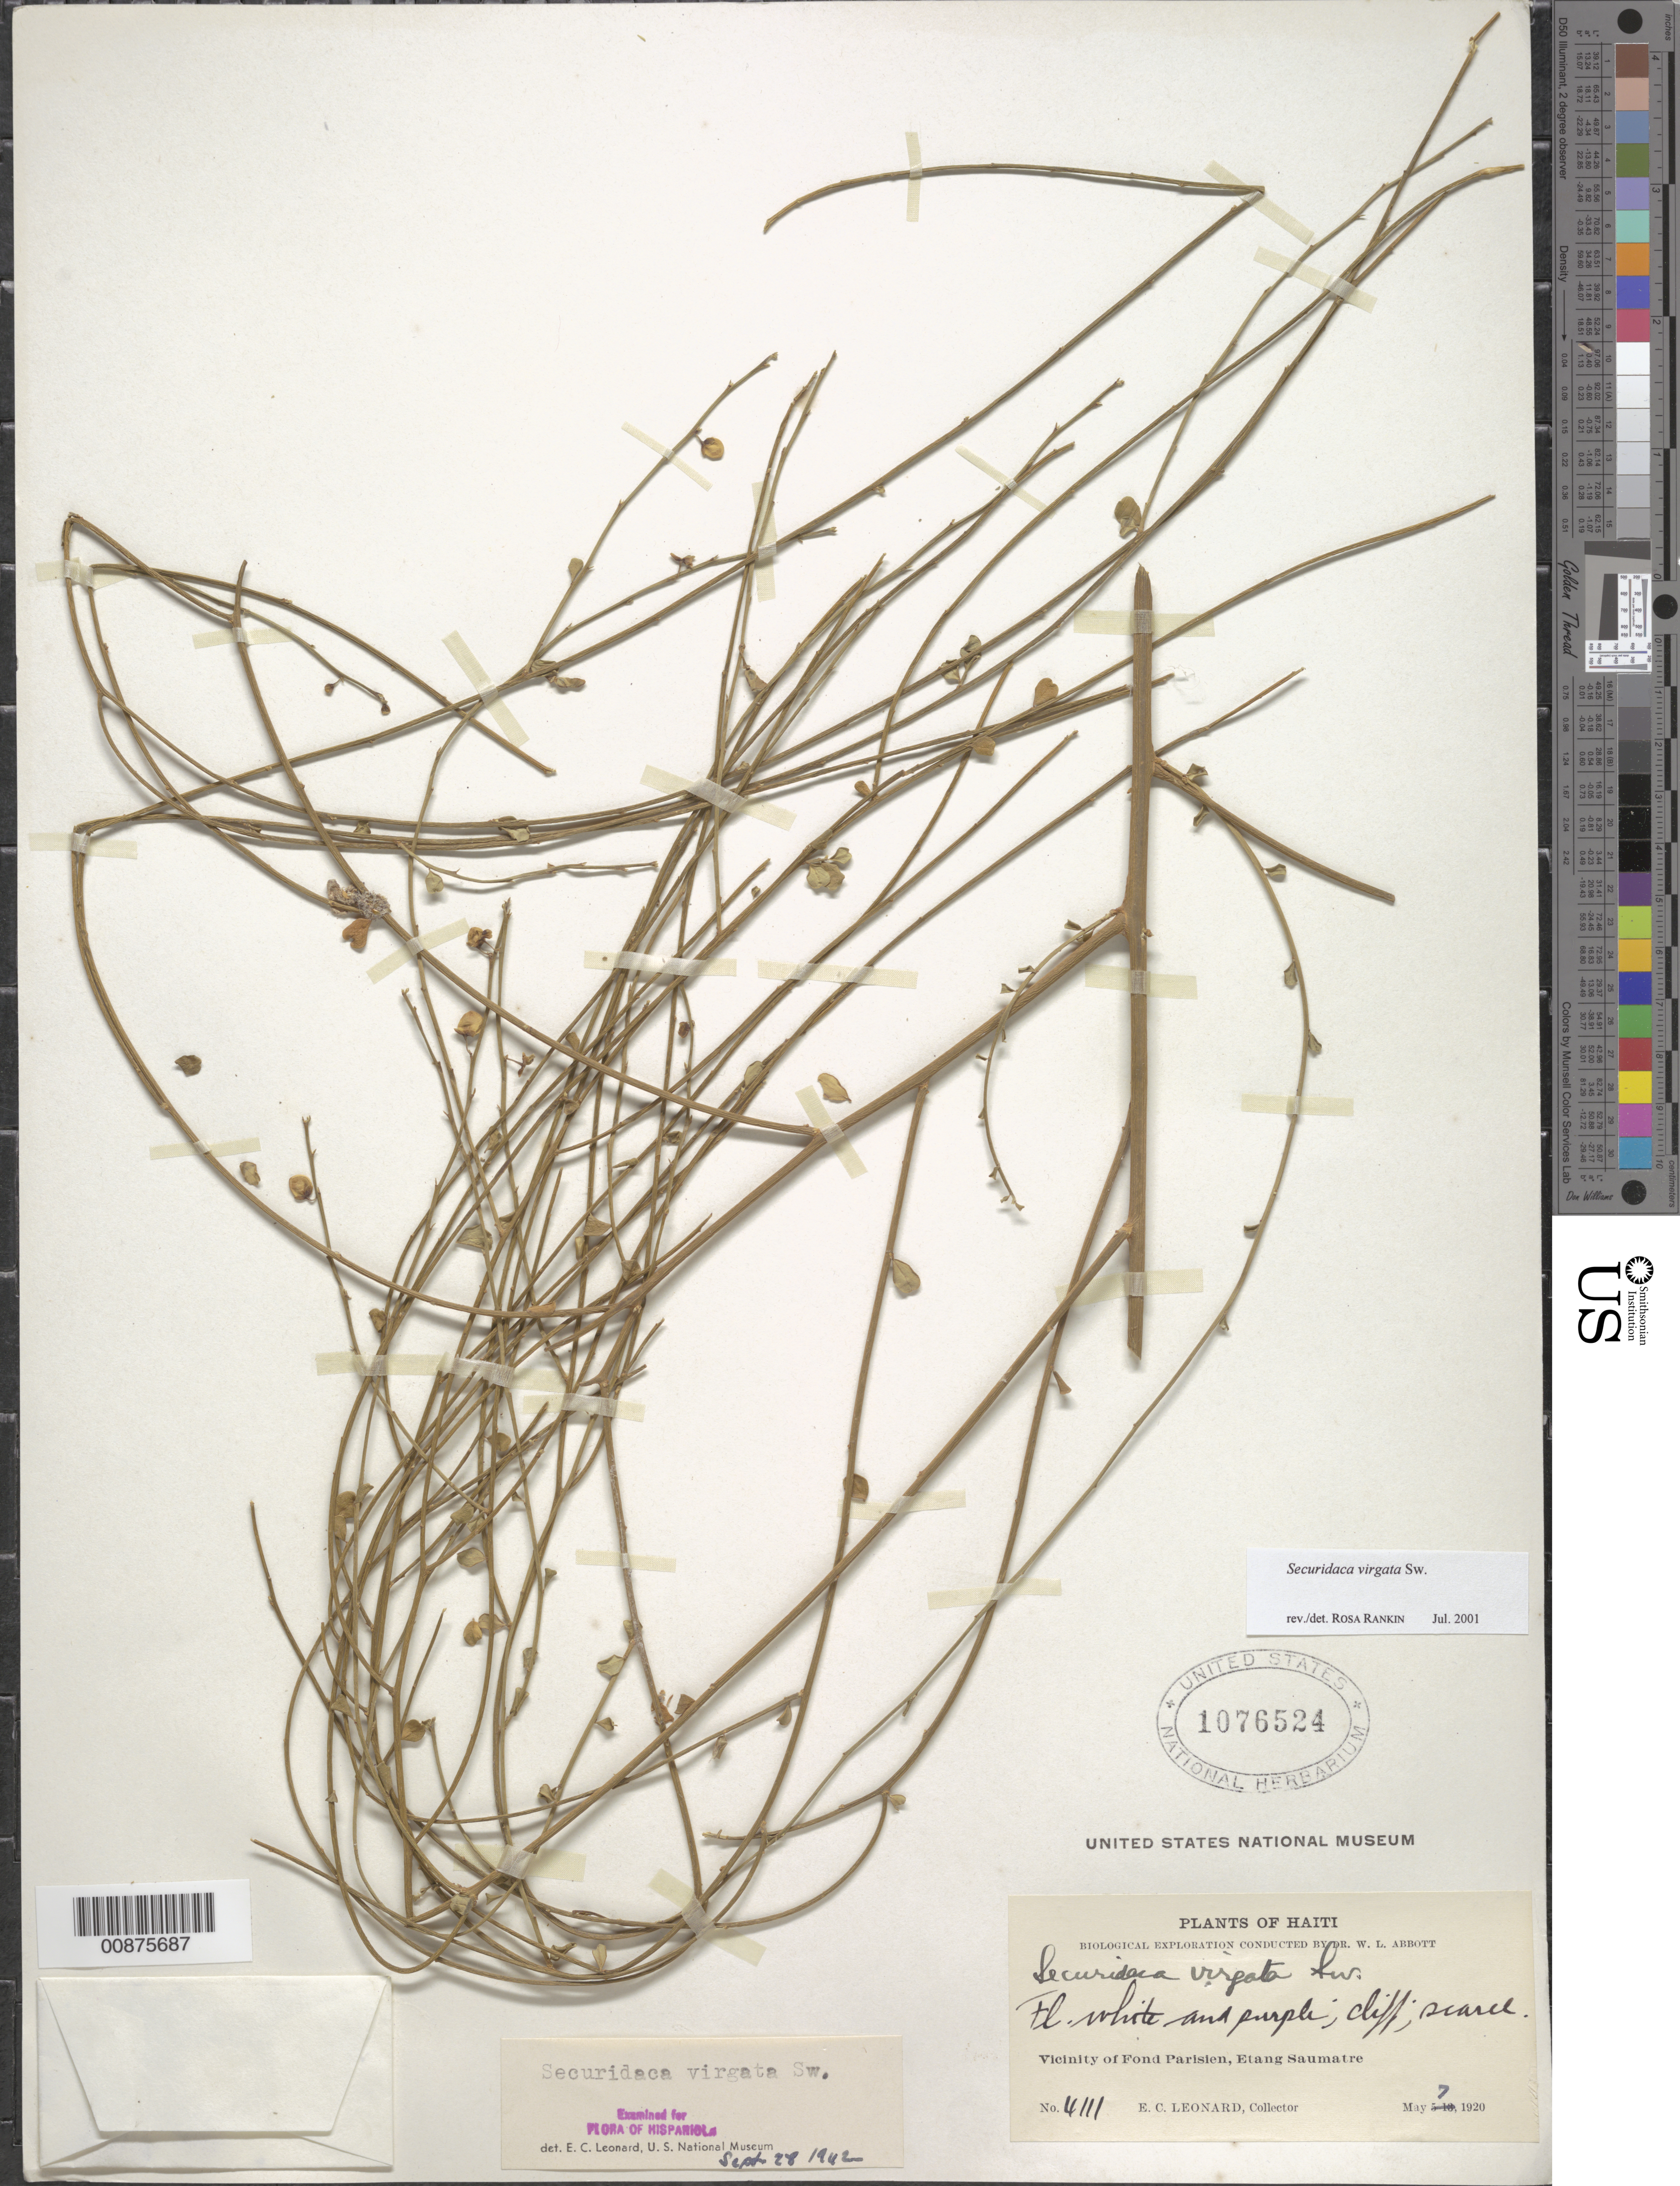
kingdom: Plantae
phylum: Tracheophyta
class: Magnoliopsida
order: Fabales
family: Polygalaceae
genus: Securidaca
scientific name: Securidaca virgata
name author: Sw.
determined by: Rankin Rodriguez, Rosa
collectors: E. C. Leonard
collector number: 4111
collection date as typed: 07 May 1920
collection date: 1920-05-07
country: Haiti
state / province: Ouest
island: Hispaniola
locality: Vicinity of Fond Parisien, Etang Saumatre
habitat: Cliff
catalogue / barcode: US 1076524